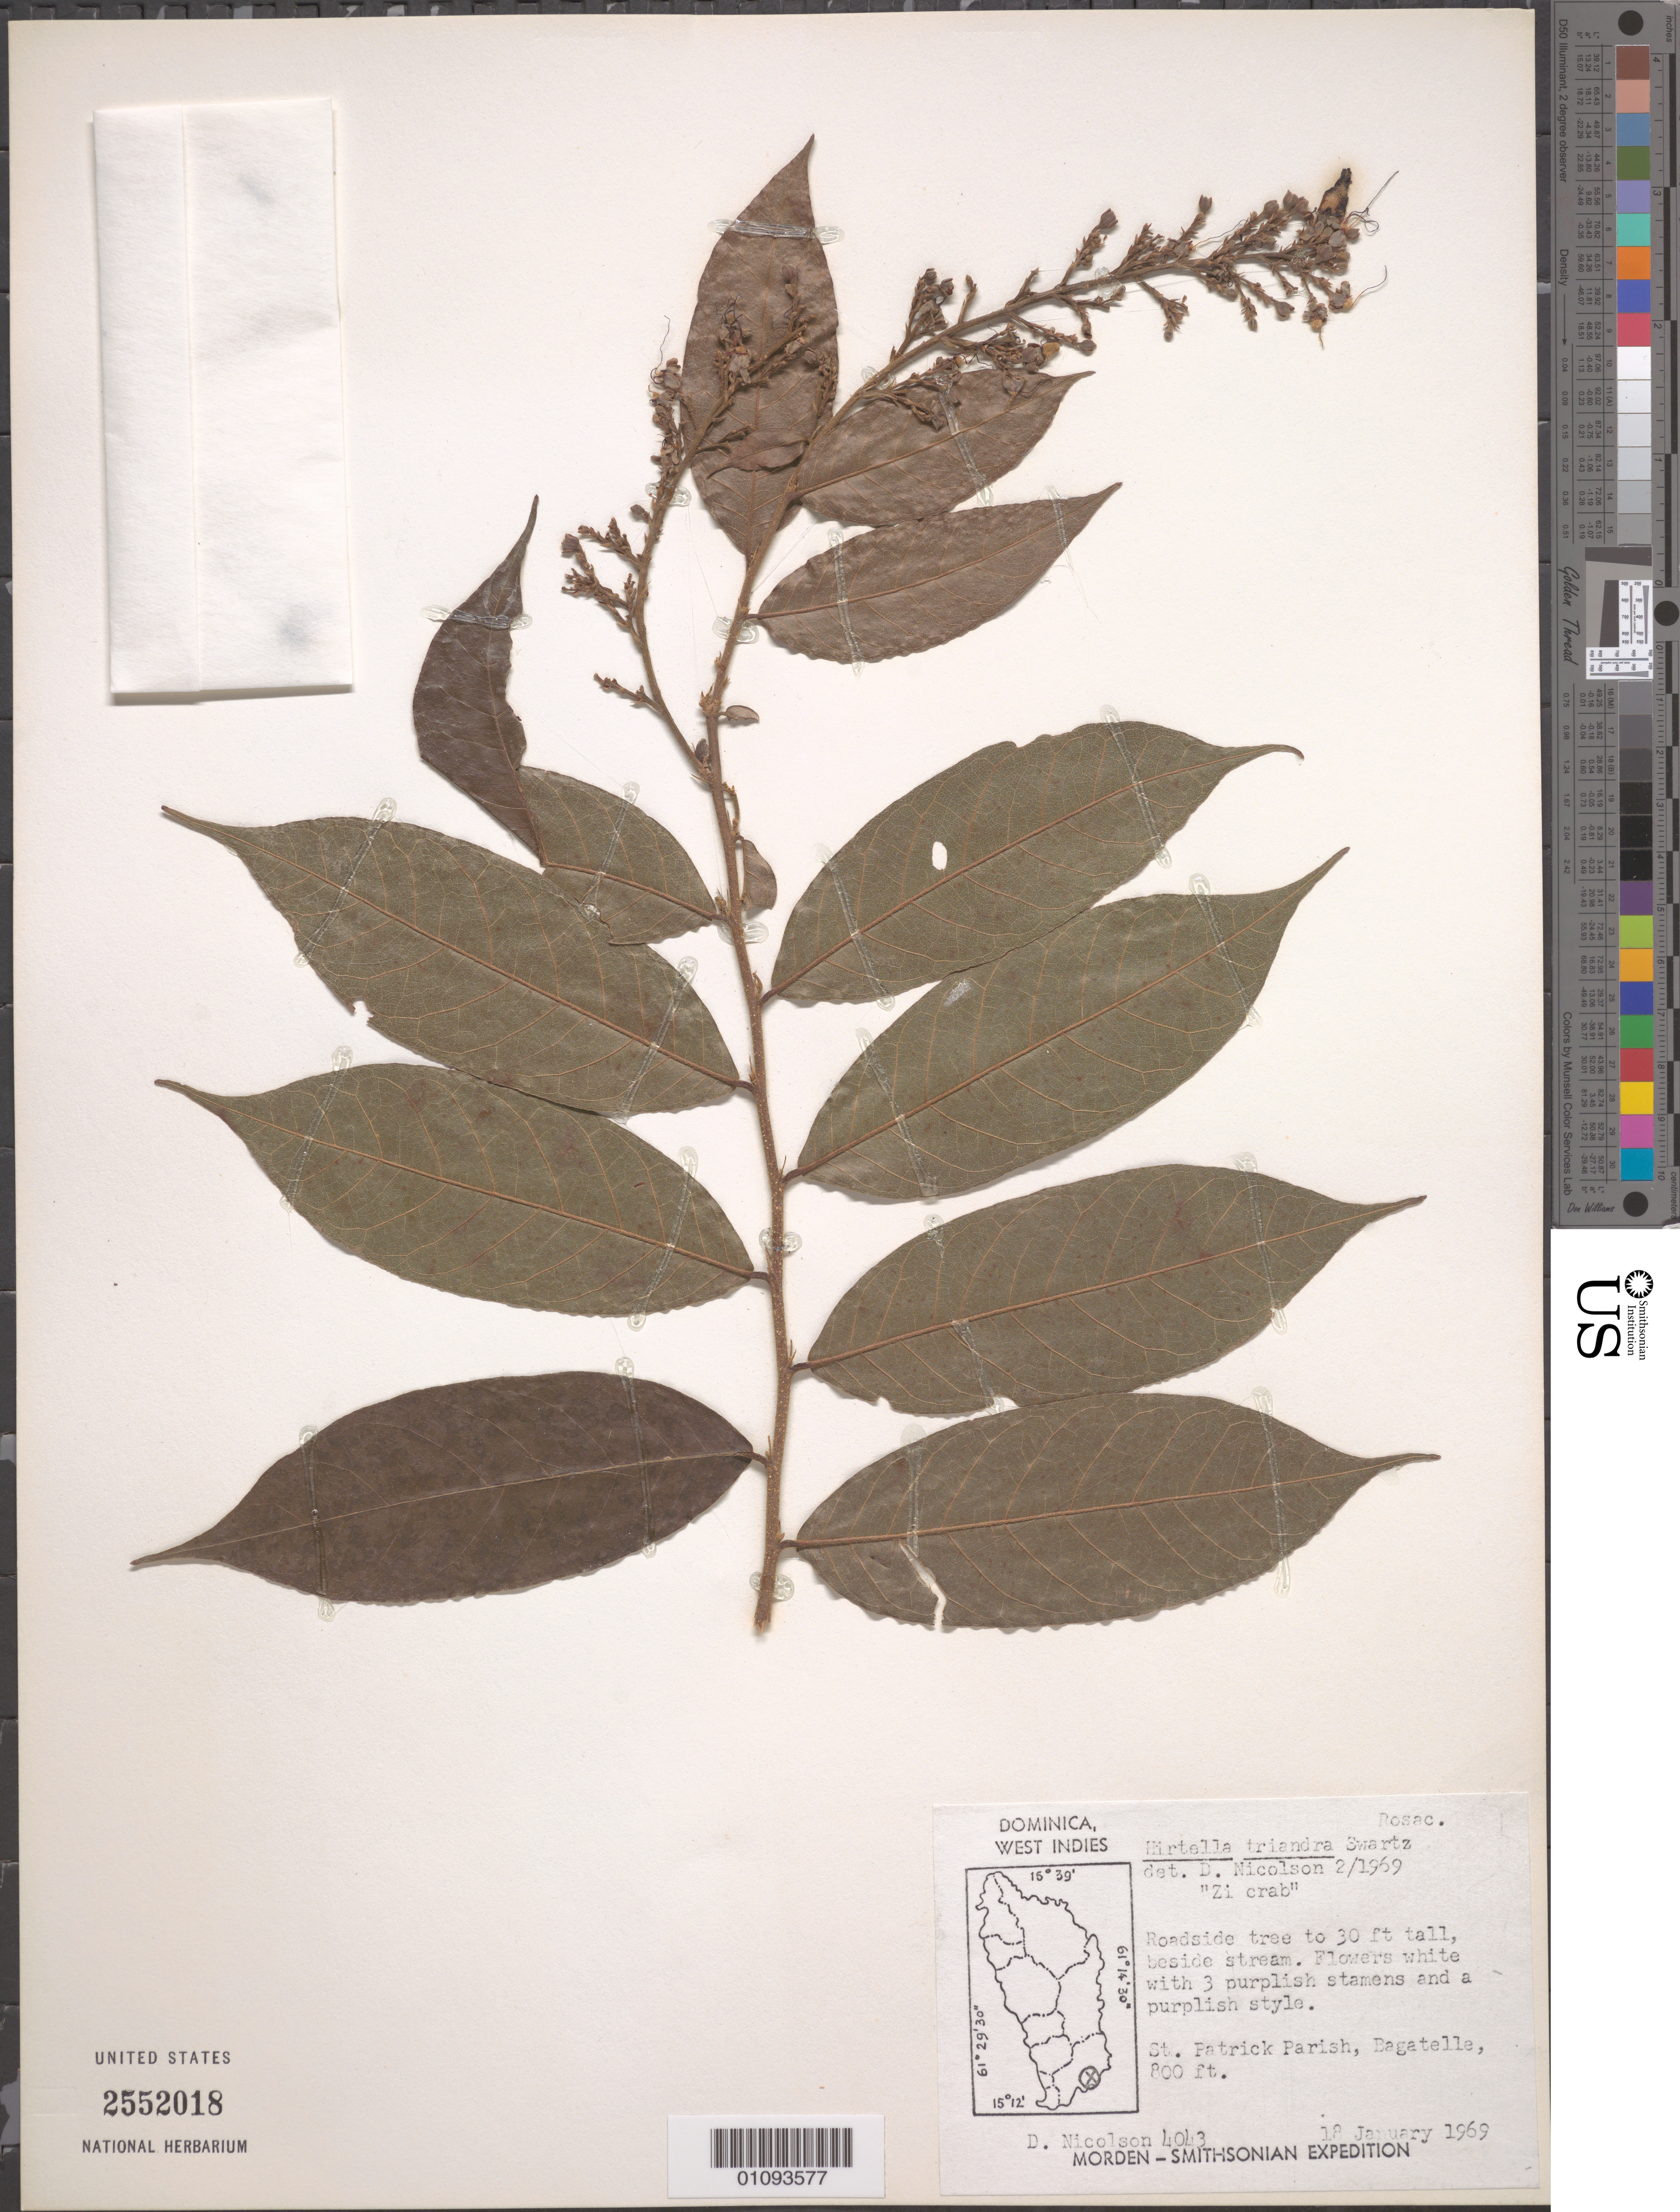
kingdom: Plantae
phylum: Tracheophyta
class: Magnoliopsida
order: Malpighiales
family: Chrysobalanaceae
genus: Hirtella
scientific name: Hirtella triandra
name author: Sw.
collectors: D. H. Nicolson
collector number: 4043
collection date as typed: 18 Jan 1969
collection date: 1969-01-18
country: Dominica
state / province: St. Patrick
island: Dominica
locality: St.Patrick Parish, Bagatelle. Roadside tree beside stream.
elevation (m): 244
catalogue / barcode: US 2552018